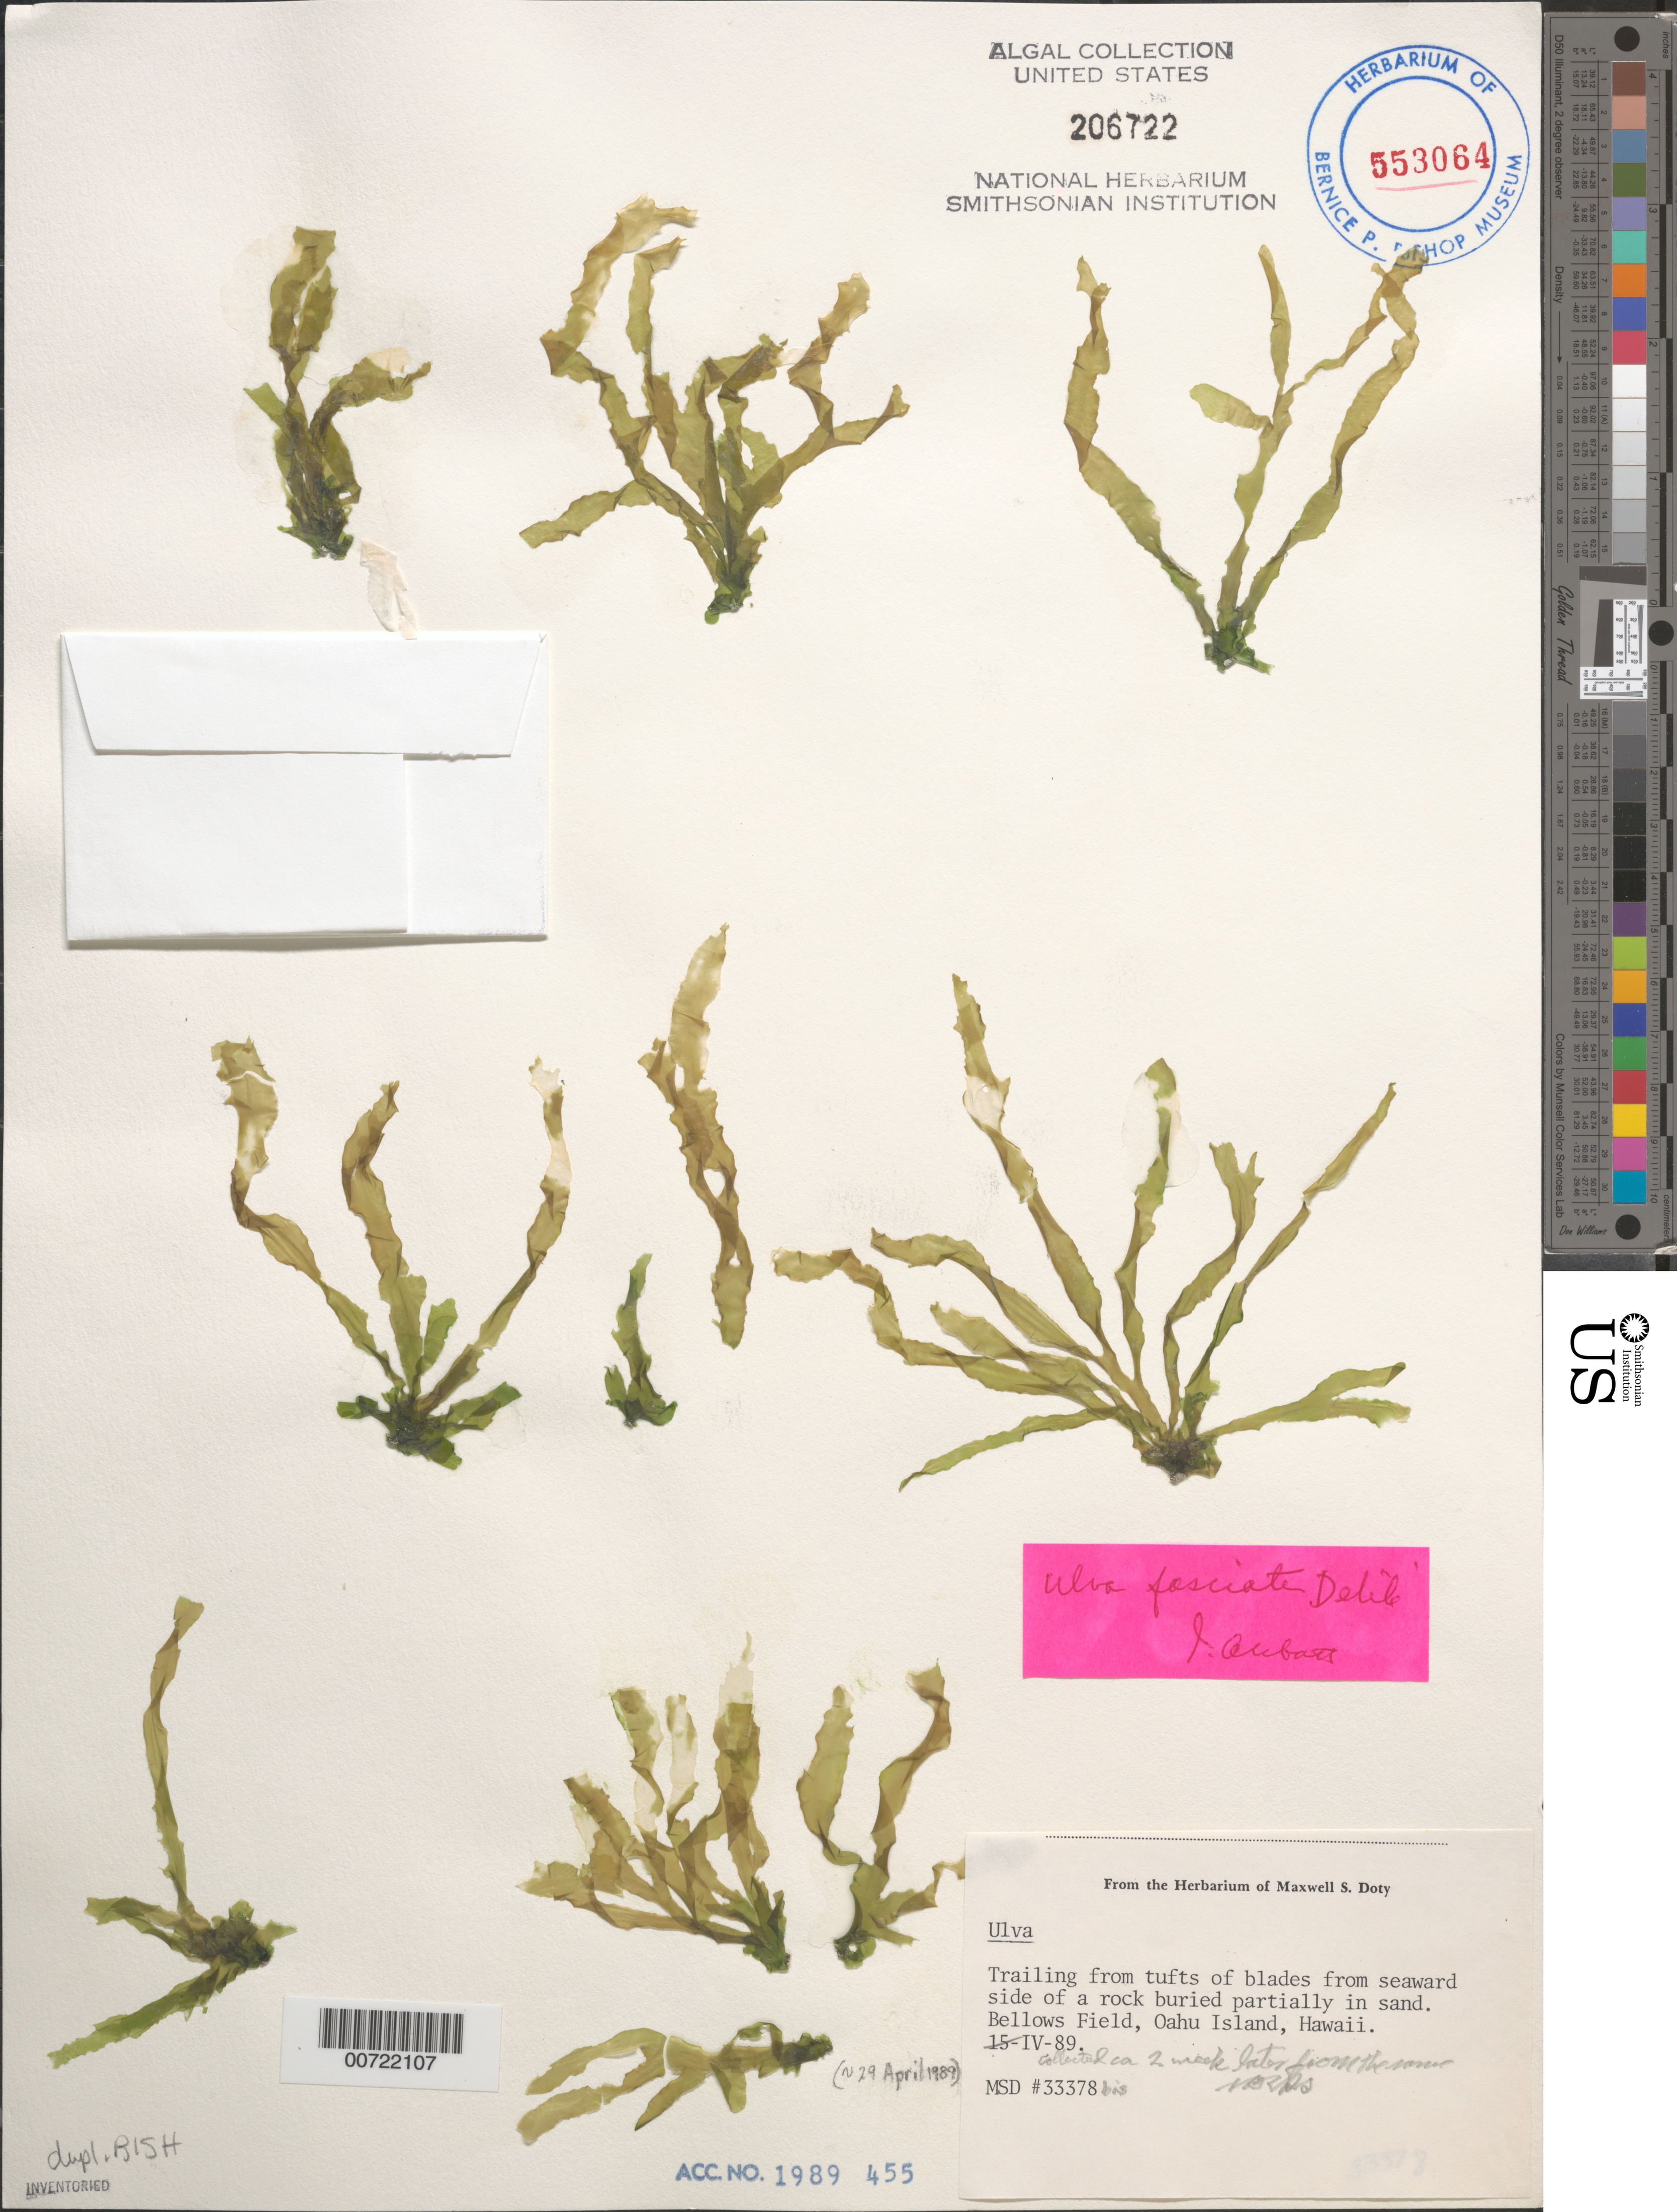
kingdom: Plantae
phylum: Chlorophyta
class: Ulvophyceae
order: Ulvales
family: Ulvaceae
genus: Ulva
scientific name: Ulva lactuca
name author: L.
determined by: Algae name updating Project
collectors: M. S.Doty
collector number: MSD 33378 bis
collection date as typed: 29 Apr 1989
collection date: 1989-04-29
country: United States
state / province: Hawaii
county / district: Honolulu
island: Oahu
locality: Bellows Field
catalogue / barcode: US 206722